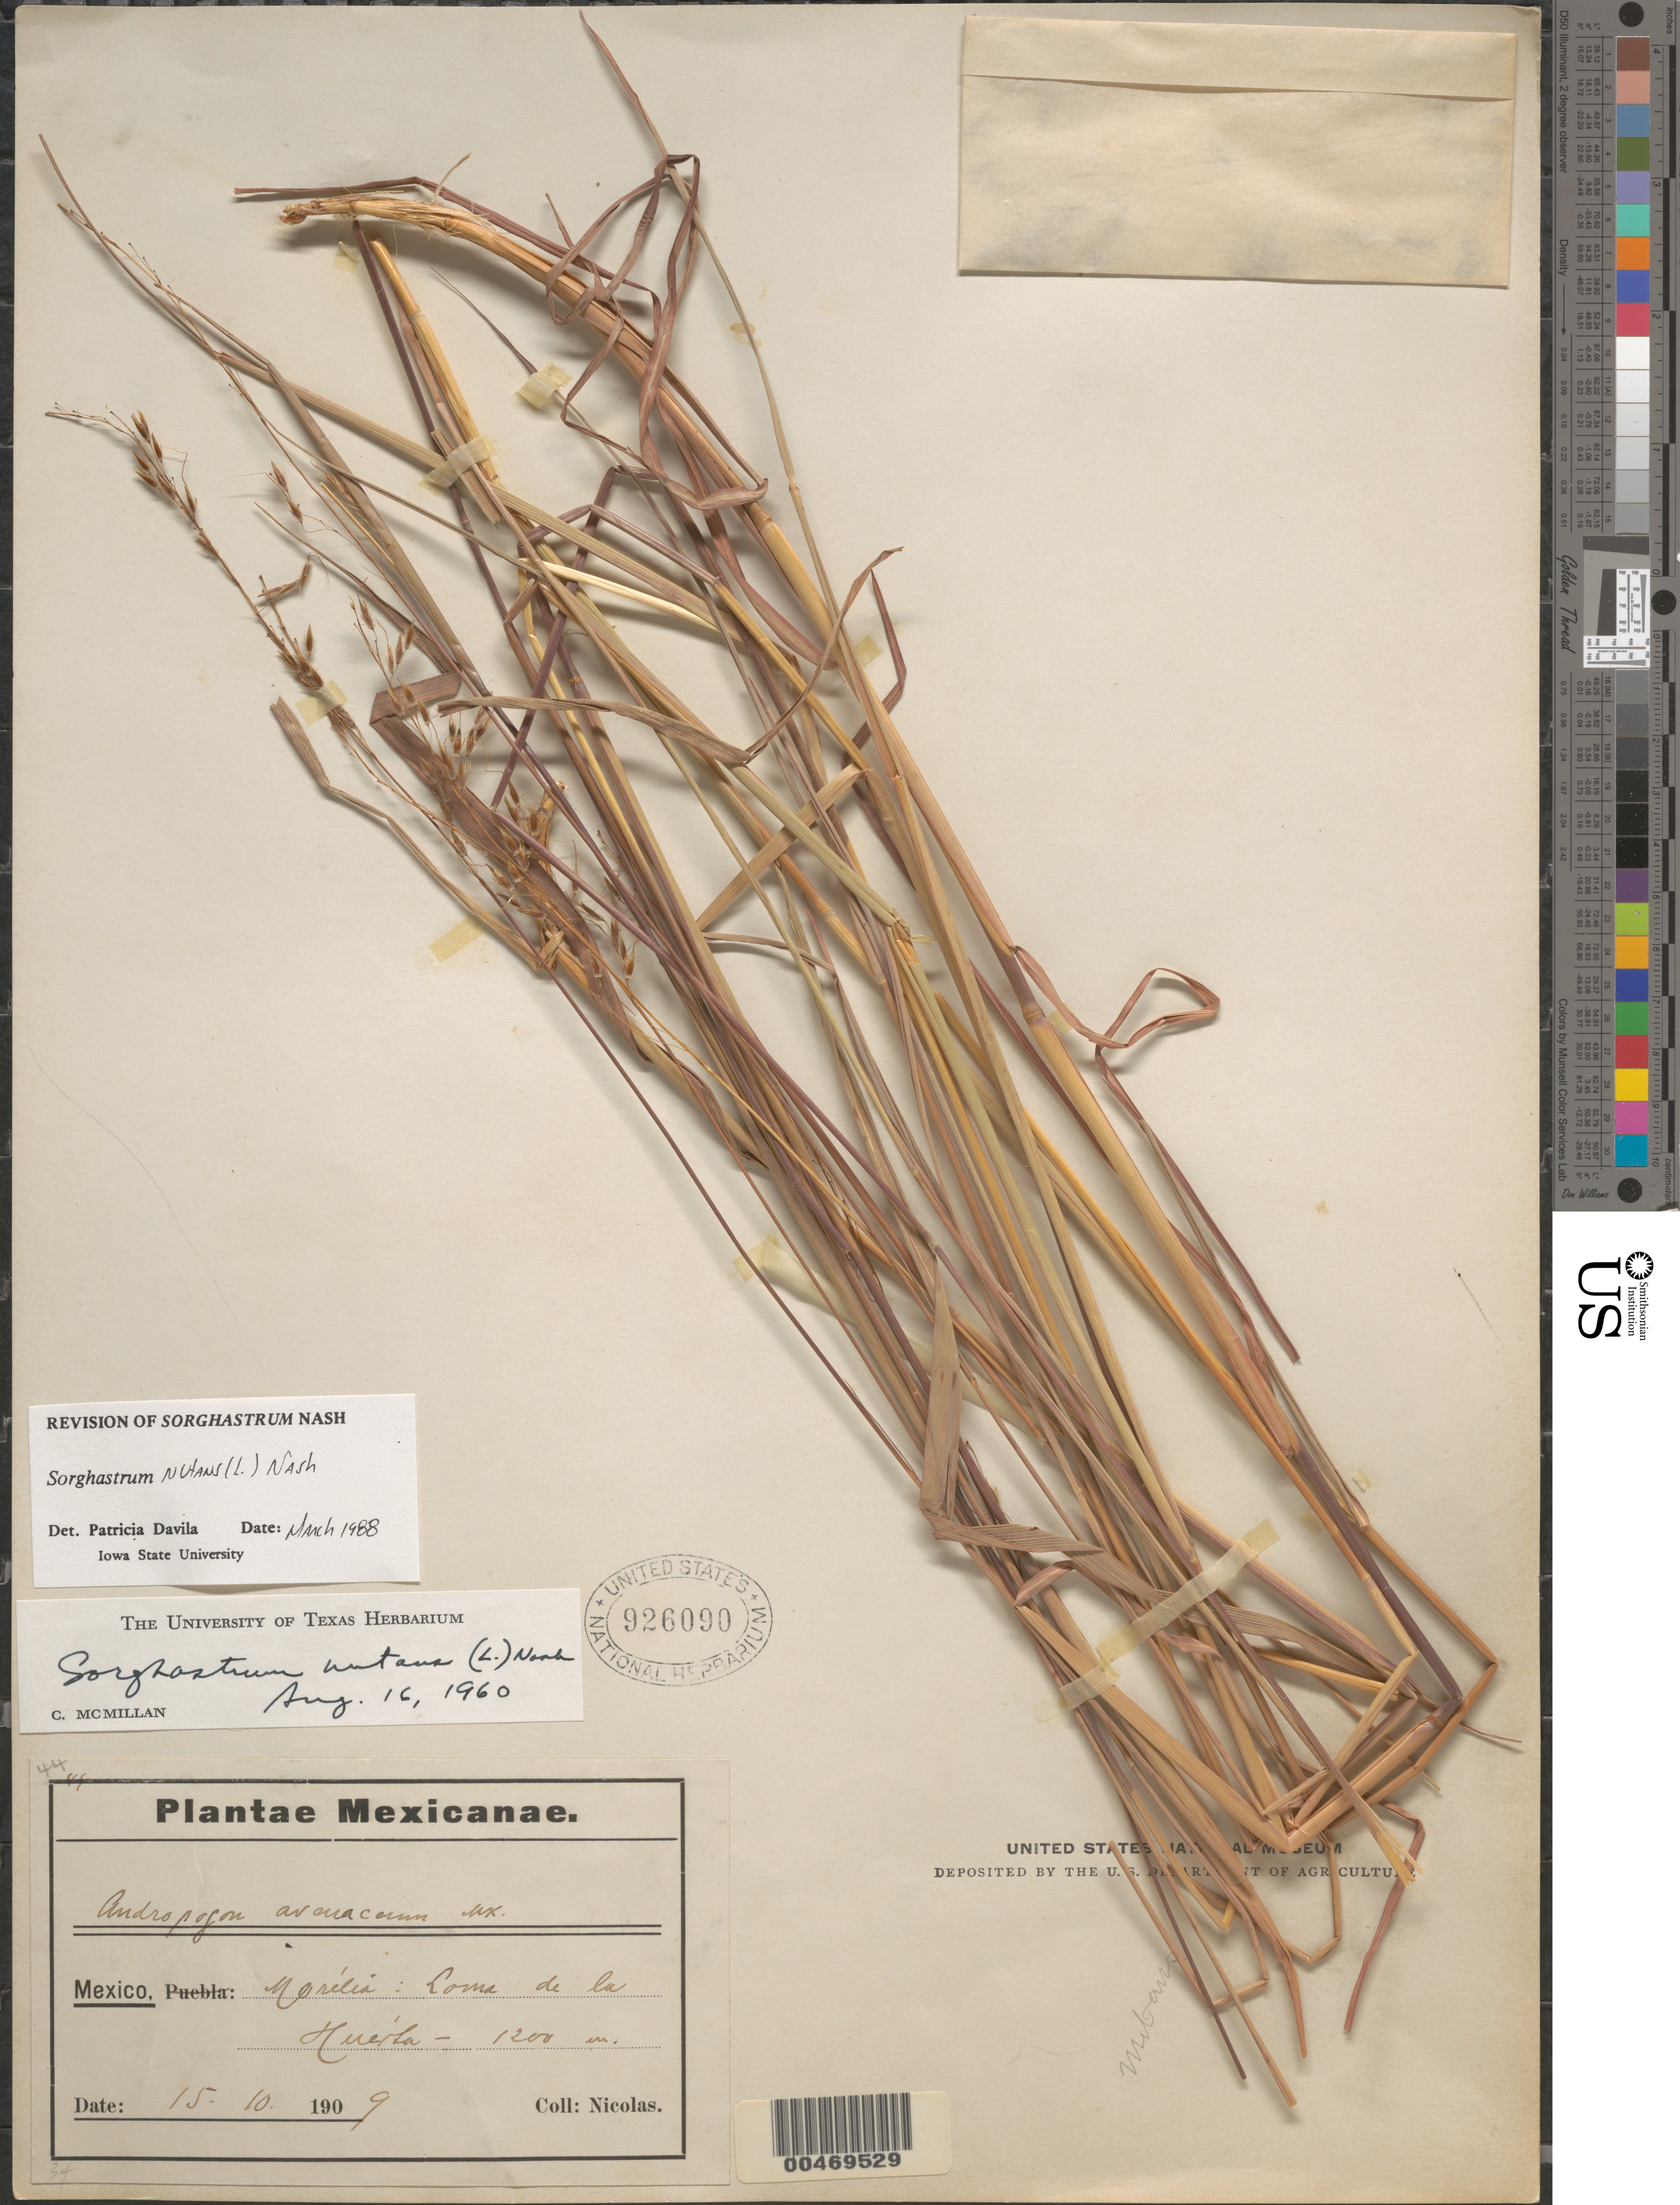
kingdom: Plantae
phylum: Tracheophyta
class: Liliopsida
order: Poales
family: Poaceae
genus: Sorghastrum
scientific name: Sorghastrum nutans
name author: (L.) Nash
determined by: Dávila, P. D.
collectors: B. Nicolas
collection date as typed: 15 Oct 1909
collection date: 1909-10-15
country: Mexico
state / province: Michoacán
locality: Morélia, Loma de la Huérta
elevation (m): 1200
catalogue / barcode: US 926090